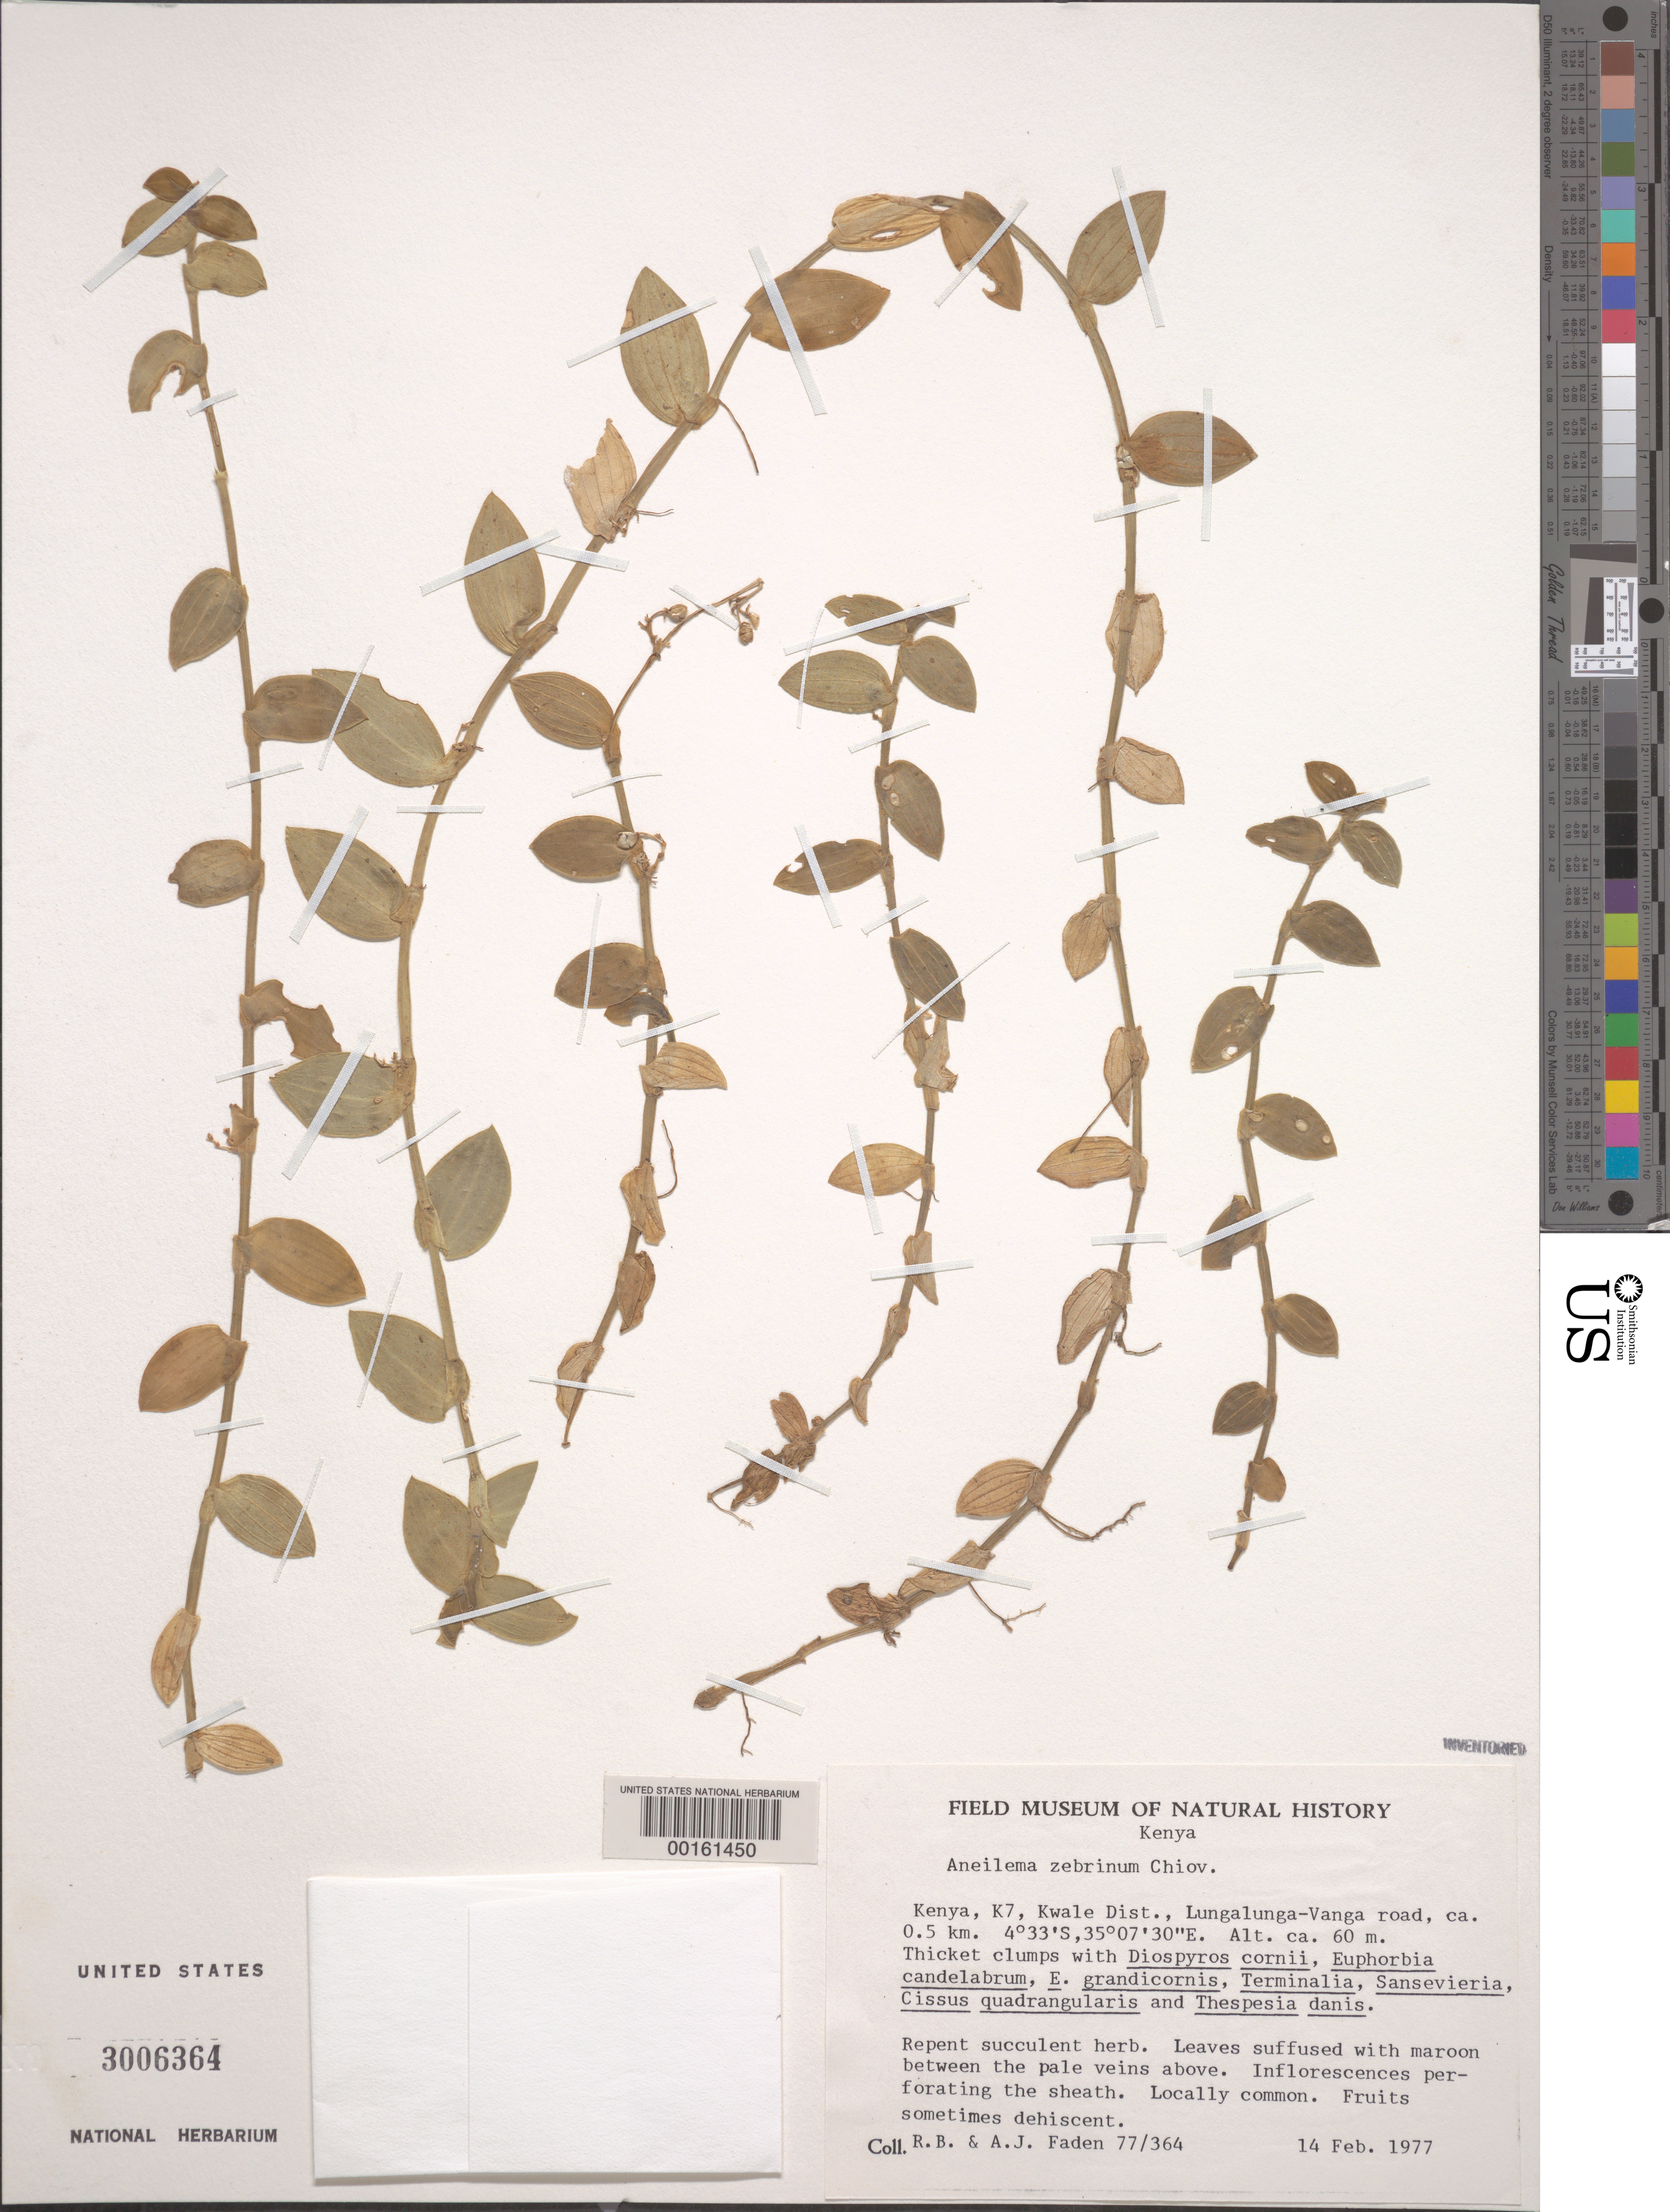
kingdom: Plantae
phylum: Tracheophyta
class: Liliopsida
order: Commelinales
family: Commelinaceae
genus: Aneilema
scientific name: Aneilema zebrinum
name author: Chiov.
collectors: R. B. Faden & A. J. Faden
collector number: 77/364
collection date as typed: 14 Feb 1977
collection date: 1977-02-14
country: Kenya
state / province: Kwale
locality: Lunga lunga-vanga road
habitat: Thicket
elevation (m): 60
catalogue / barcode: US 3006364